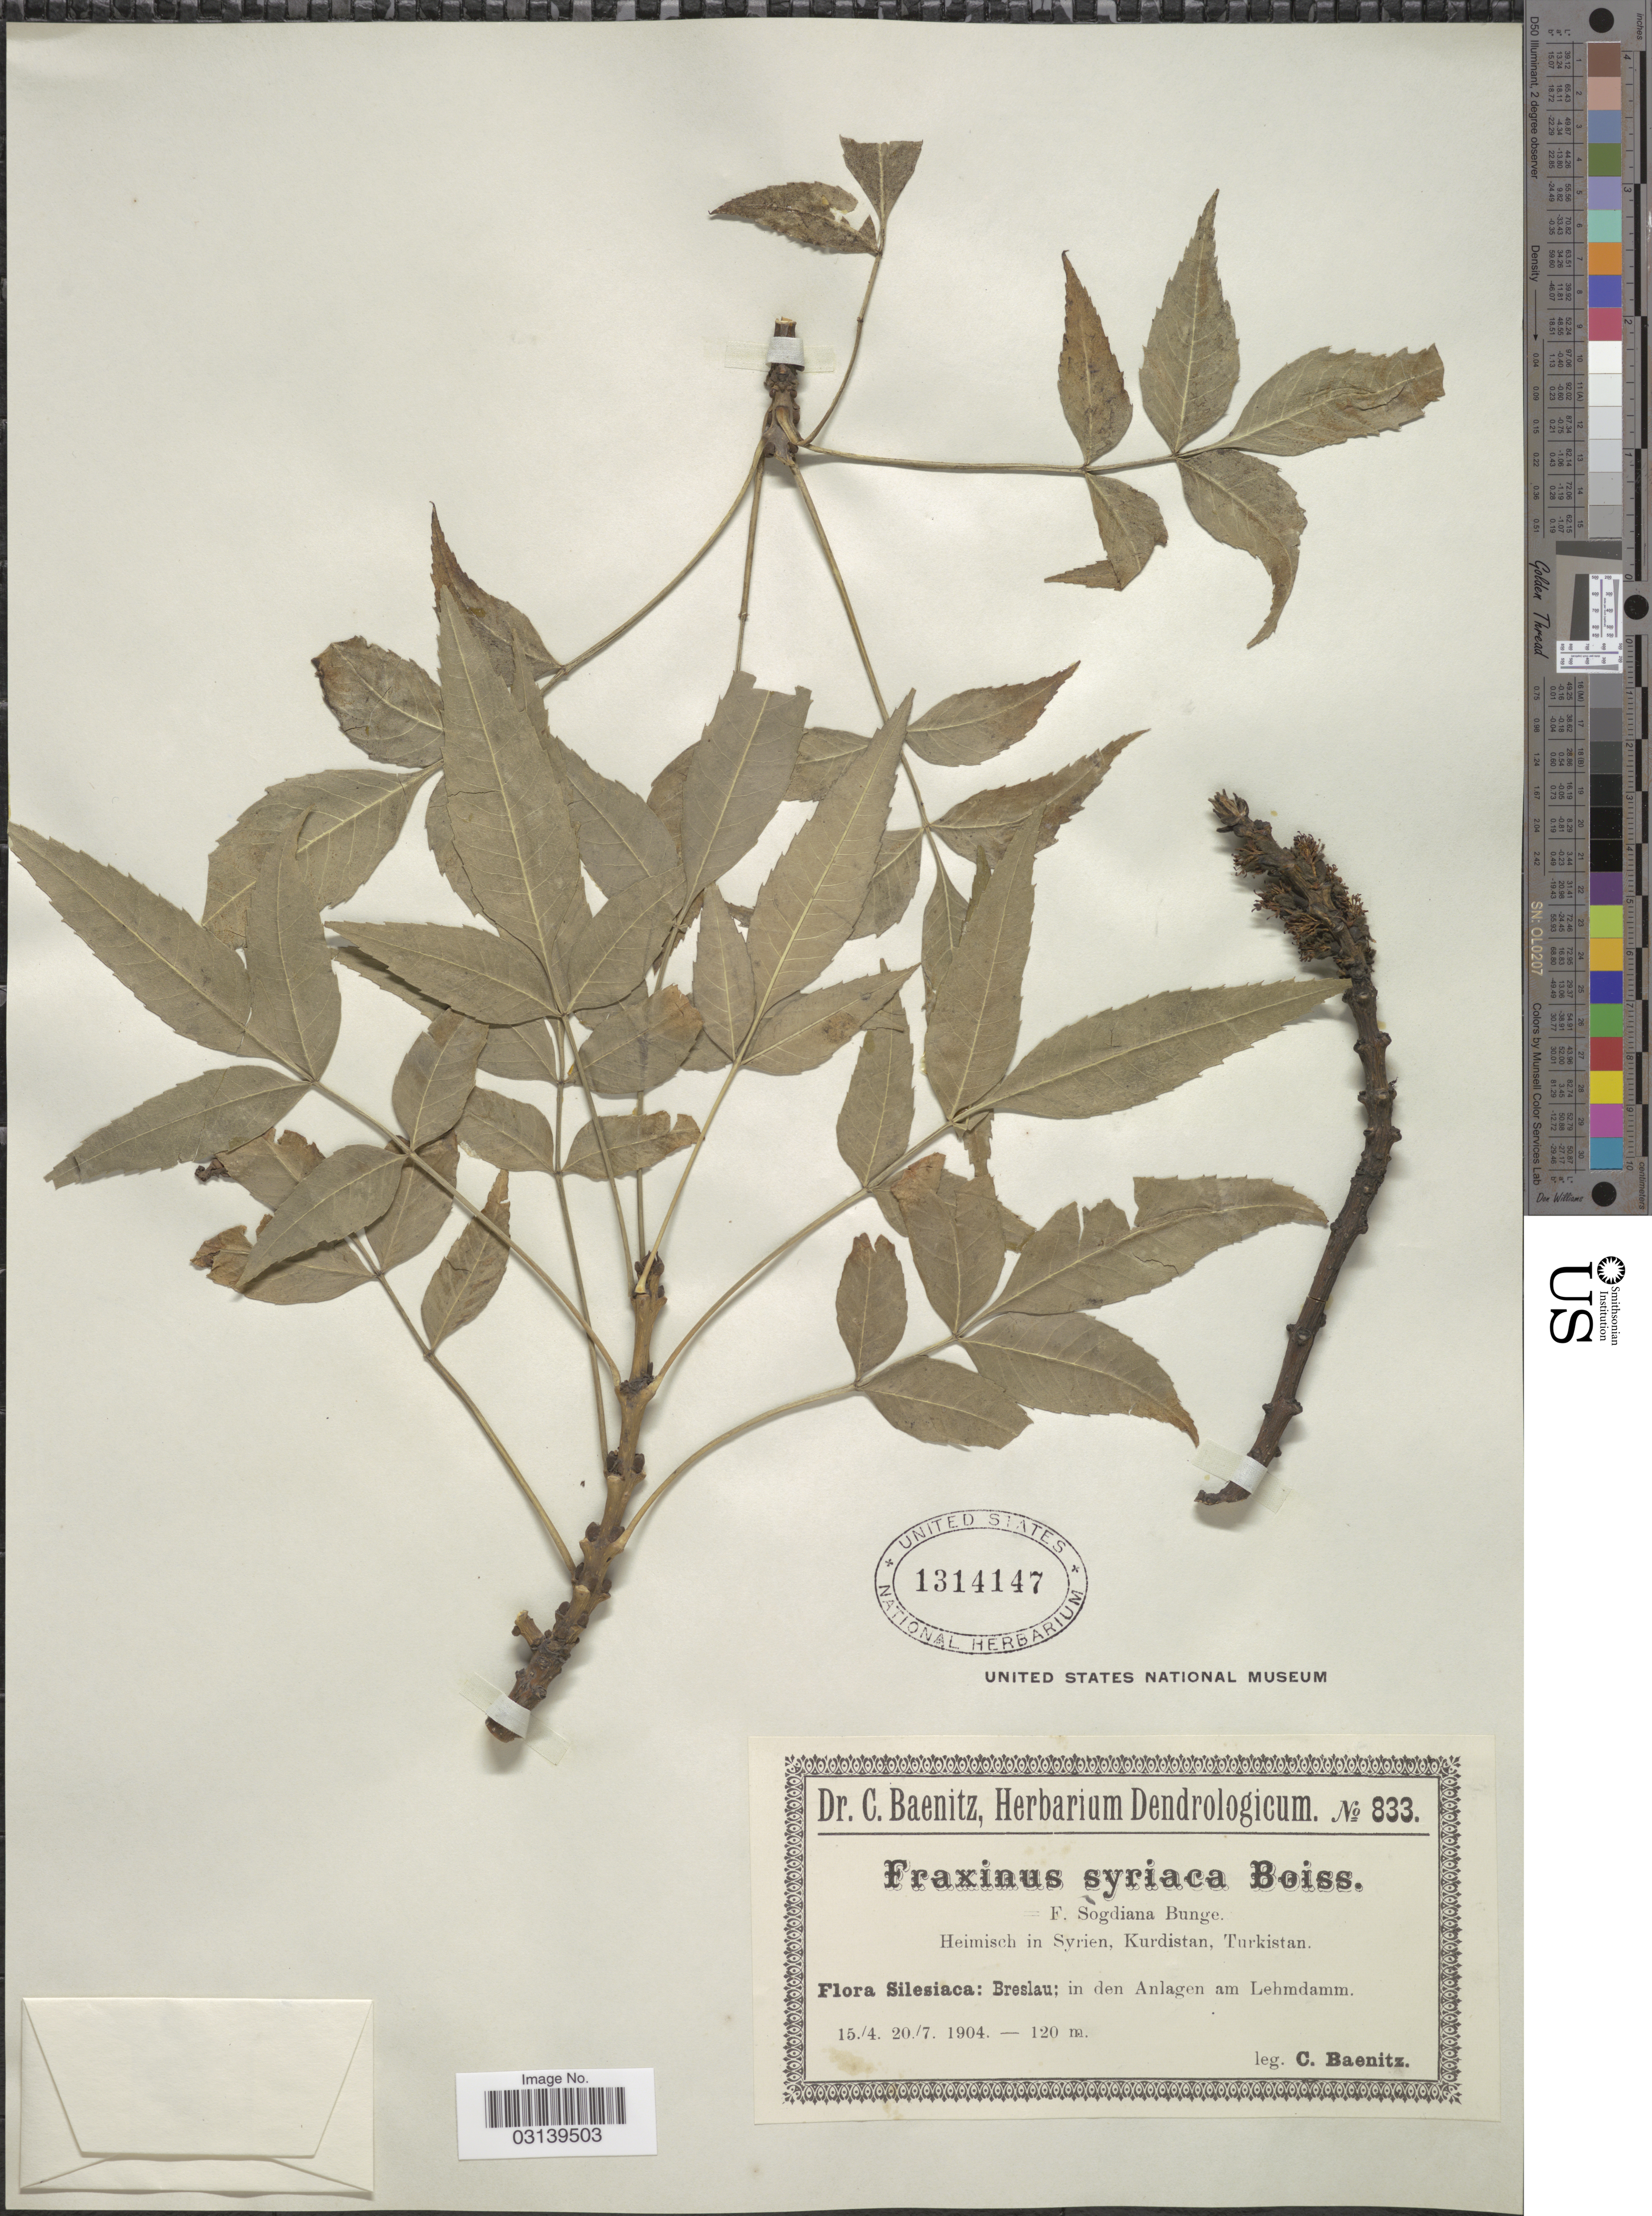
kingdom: Plantae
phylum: Tracheophyta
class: Magnoliopsida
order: Lamiales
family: Oleaceae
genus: Fraxinus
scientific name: Fraxinus syriaca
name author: Boiss.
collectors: C. G. Baenitz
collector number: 833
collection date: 1904-04-15/1904-07-20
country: Poland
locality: Silesiaca: Breslau; in den Anlagen am Lehmdamm.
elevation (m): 120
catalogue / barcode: US 1314147